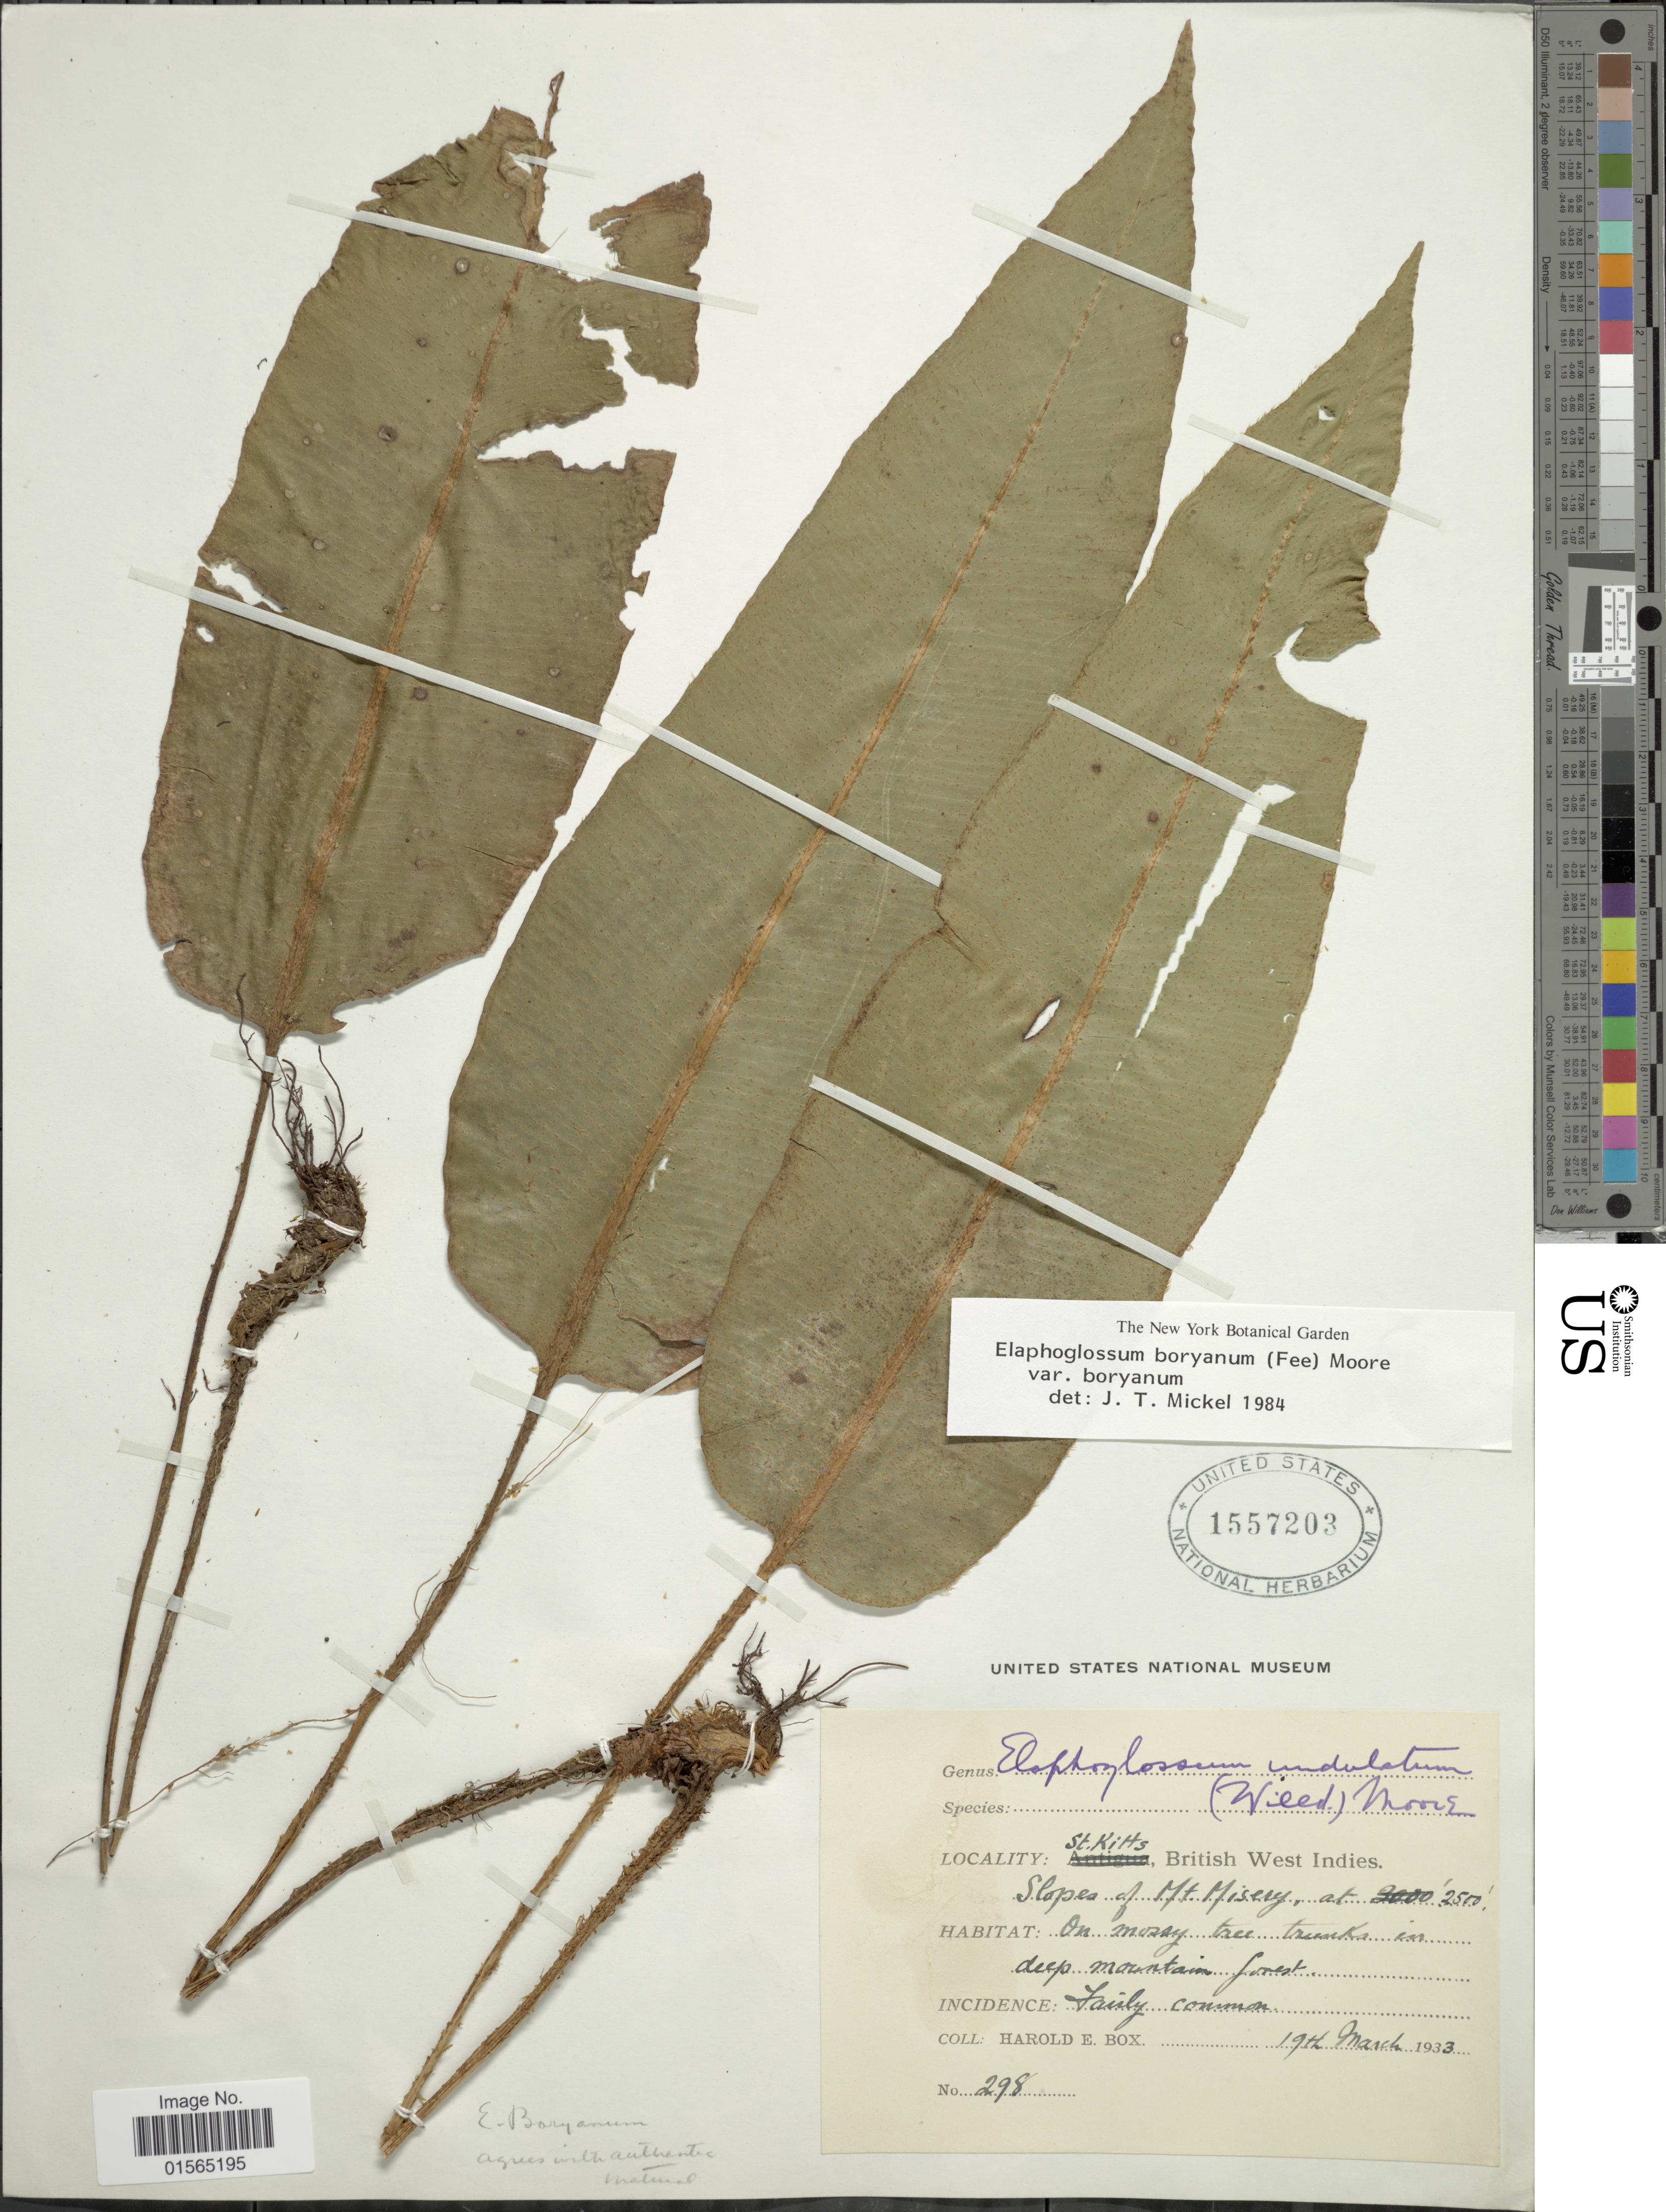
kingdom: Plantae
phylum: Tracheophyta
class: Polypodiopsida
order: Polypodiales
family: Dryopteridaceae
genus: Elaphoglossum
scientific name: Elaphoglossum boryanum var. boryanum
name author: (Fée) T. Moore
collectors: H. E. Box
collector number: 298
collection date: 1933-03-19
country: St. Christopher-Nevis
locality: British West Indies, St. Kitts, slopes of Mt. Misery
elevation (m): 762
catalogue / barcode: US 1557203